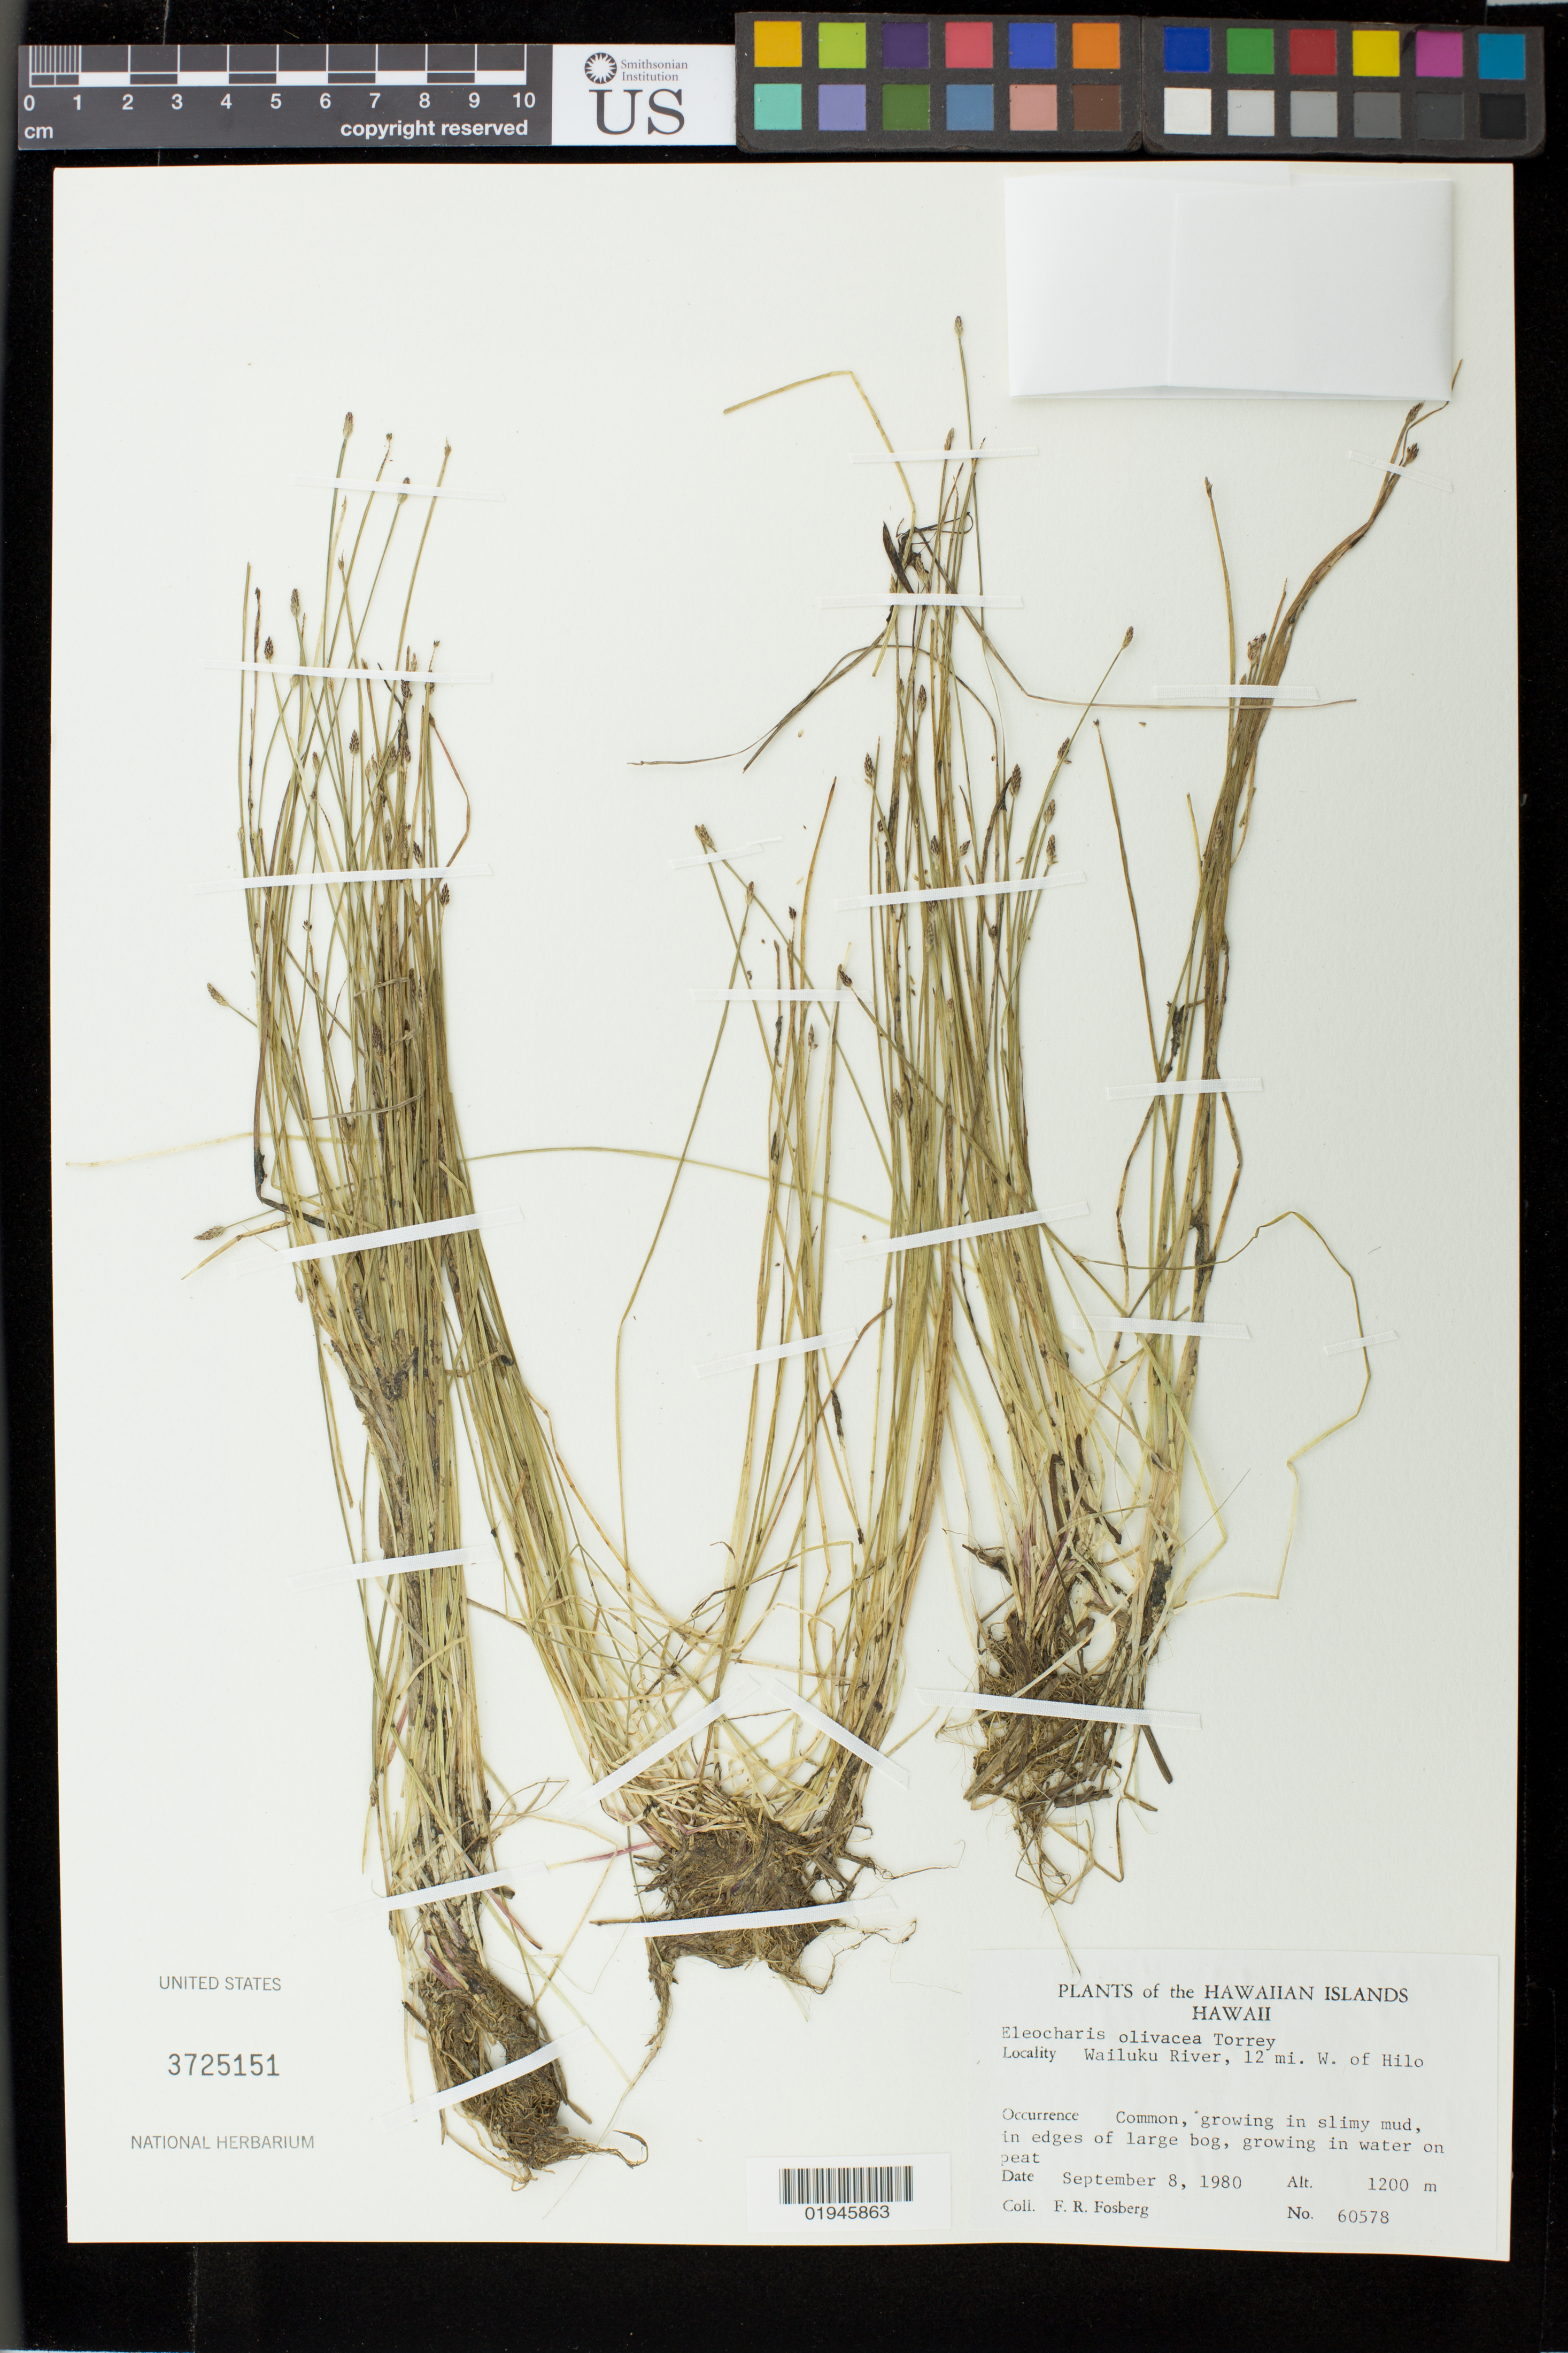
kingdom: Plantae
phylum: Tracheophyta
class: Liliopsida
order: Poales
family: Cyperaceae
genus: Eleocharis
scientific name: Eleocharis olivacea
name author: Torr.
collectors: F. R. Fosberg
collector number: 60578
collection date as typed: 8 Sep 1980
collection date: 1980-09-08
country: United States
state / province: Hawaii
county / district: Hawaii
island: Hawaii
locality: Wailuku River, 12 miles west of Hilo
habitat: Edge of large bog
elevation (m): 1200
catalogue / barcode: US 3725151